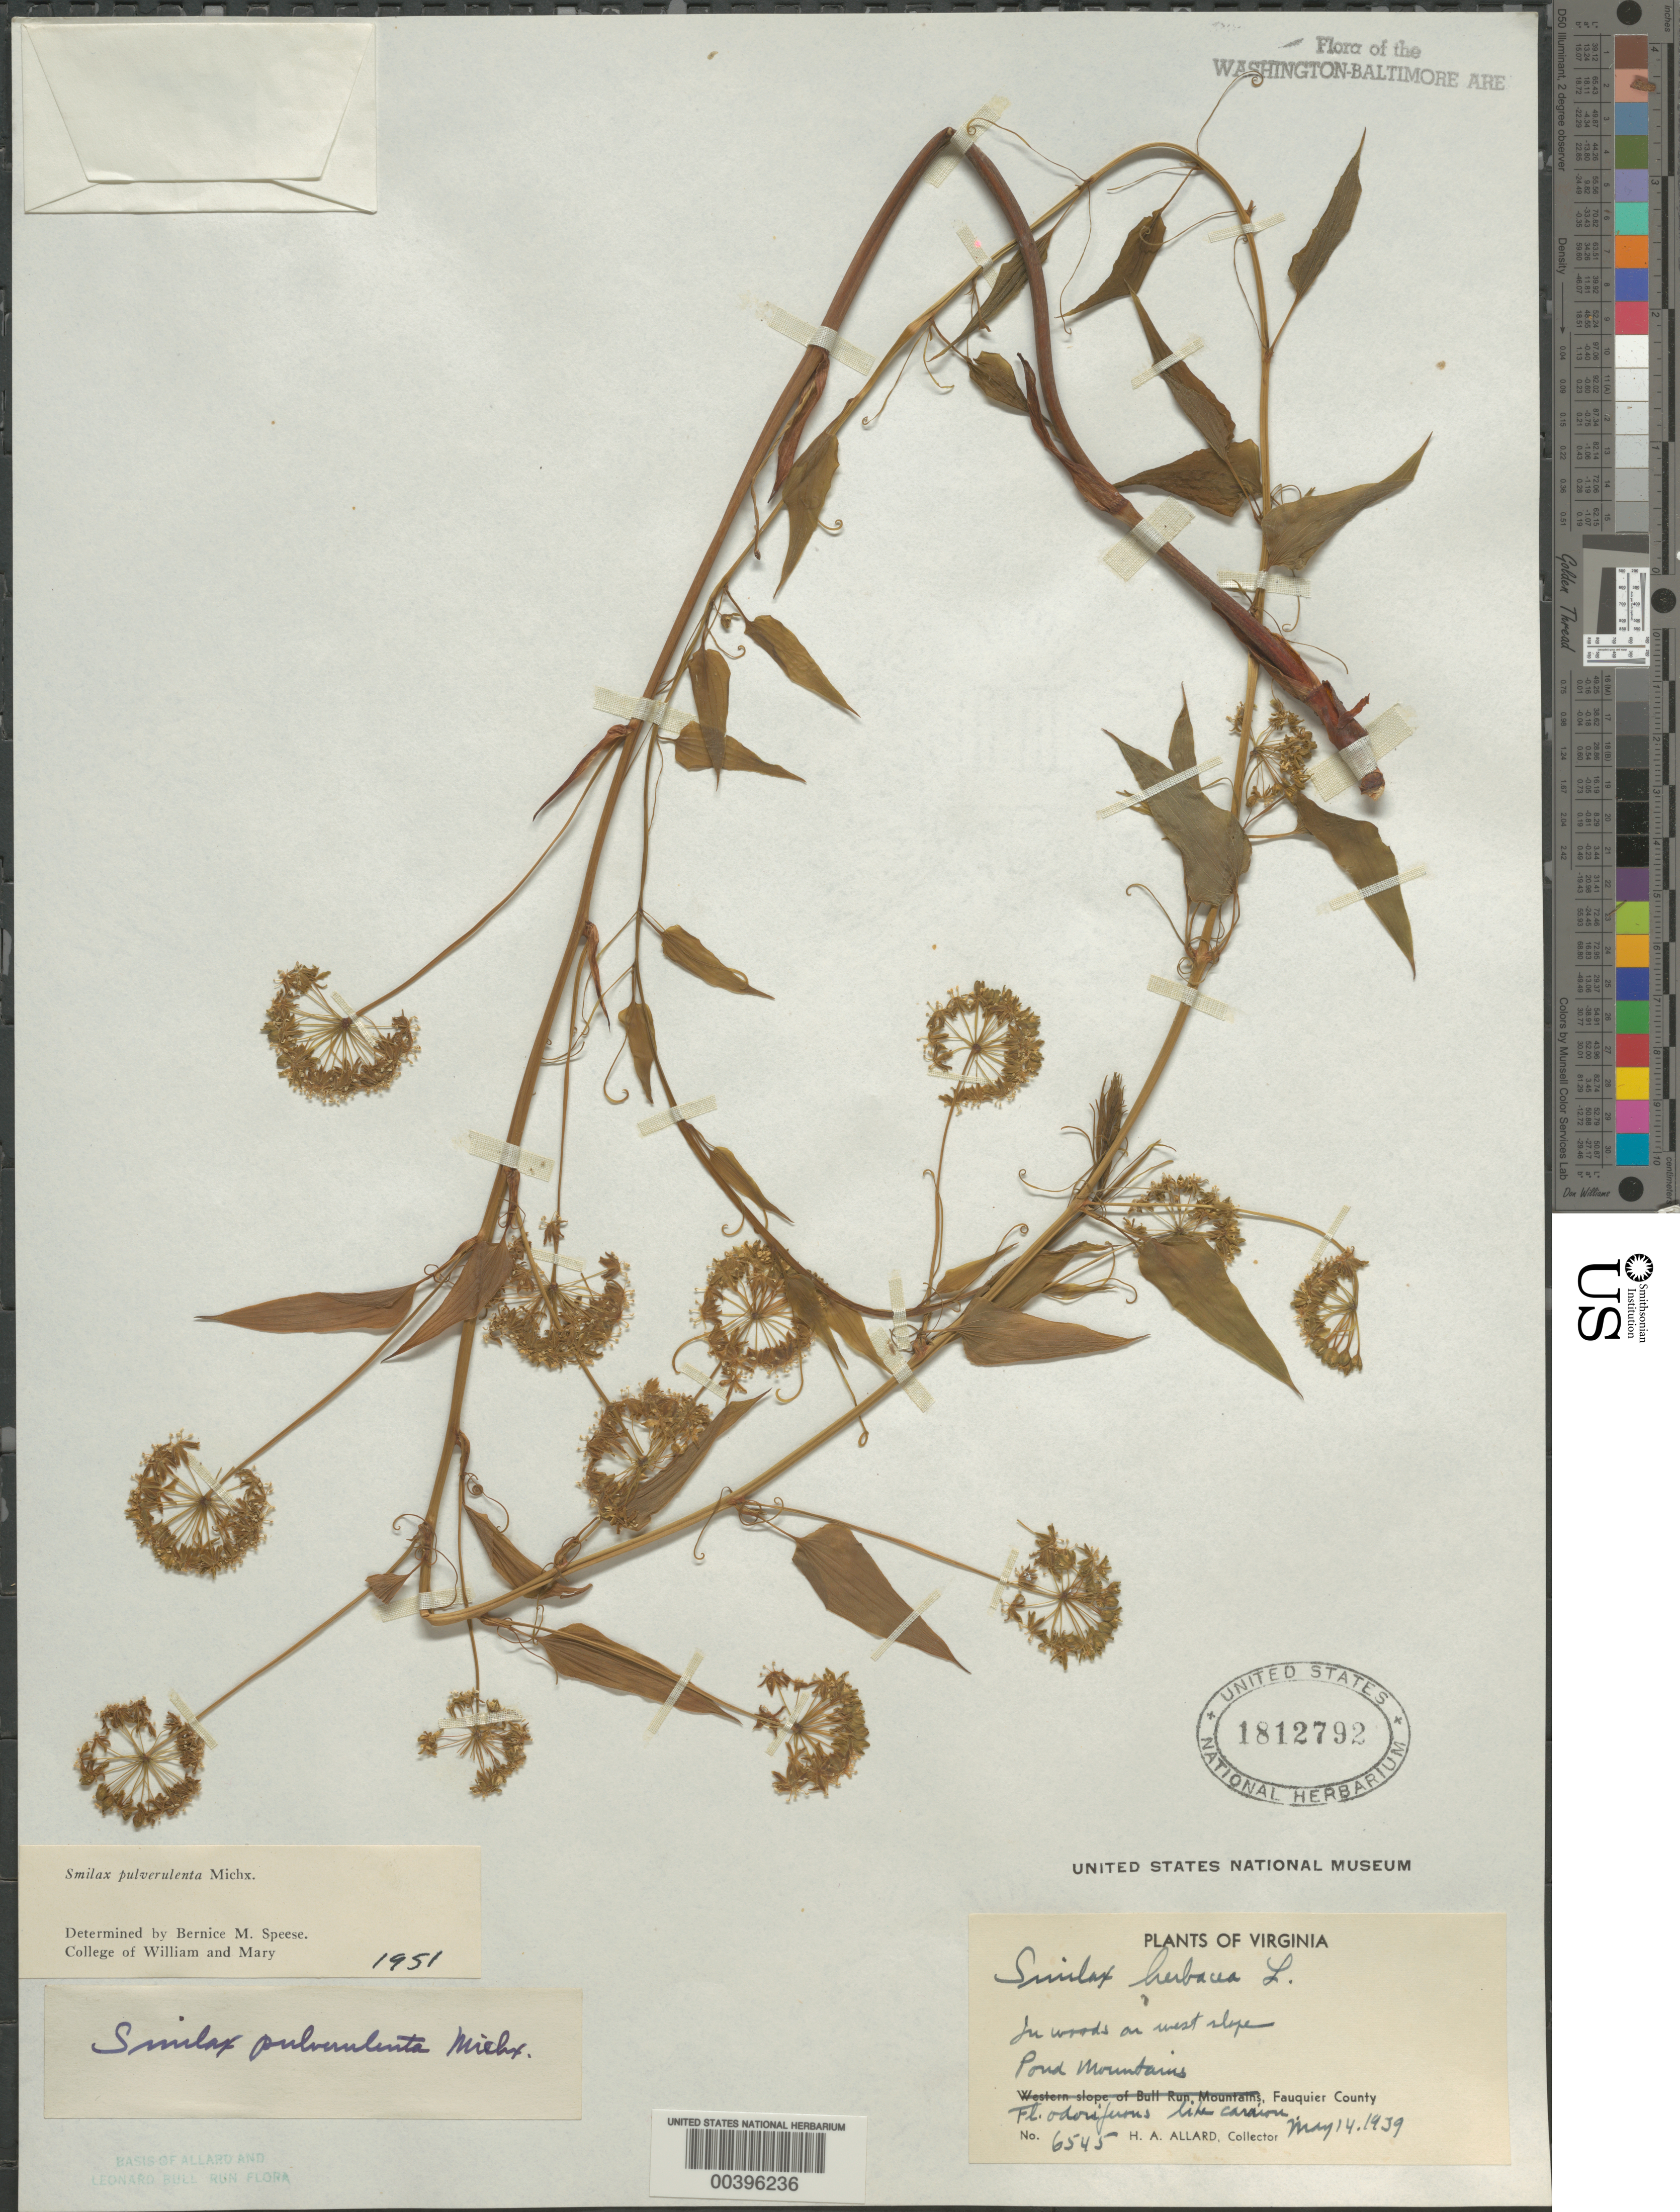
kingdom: Plantae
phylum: Tracheophyta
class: Liliopsida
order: Liliales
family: Smilacaceae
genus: Smilax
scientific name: Smilax pulverulenta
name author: Michx.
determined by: Speese, B. M.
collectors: H. A. Allard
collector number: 6545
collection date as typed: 14 May 1939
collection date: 1939-05-14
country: United States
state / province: Virginia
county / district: Fauquier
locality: Pond Mountains, west slope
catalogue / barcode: US 1812792